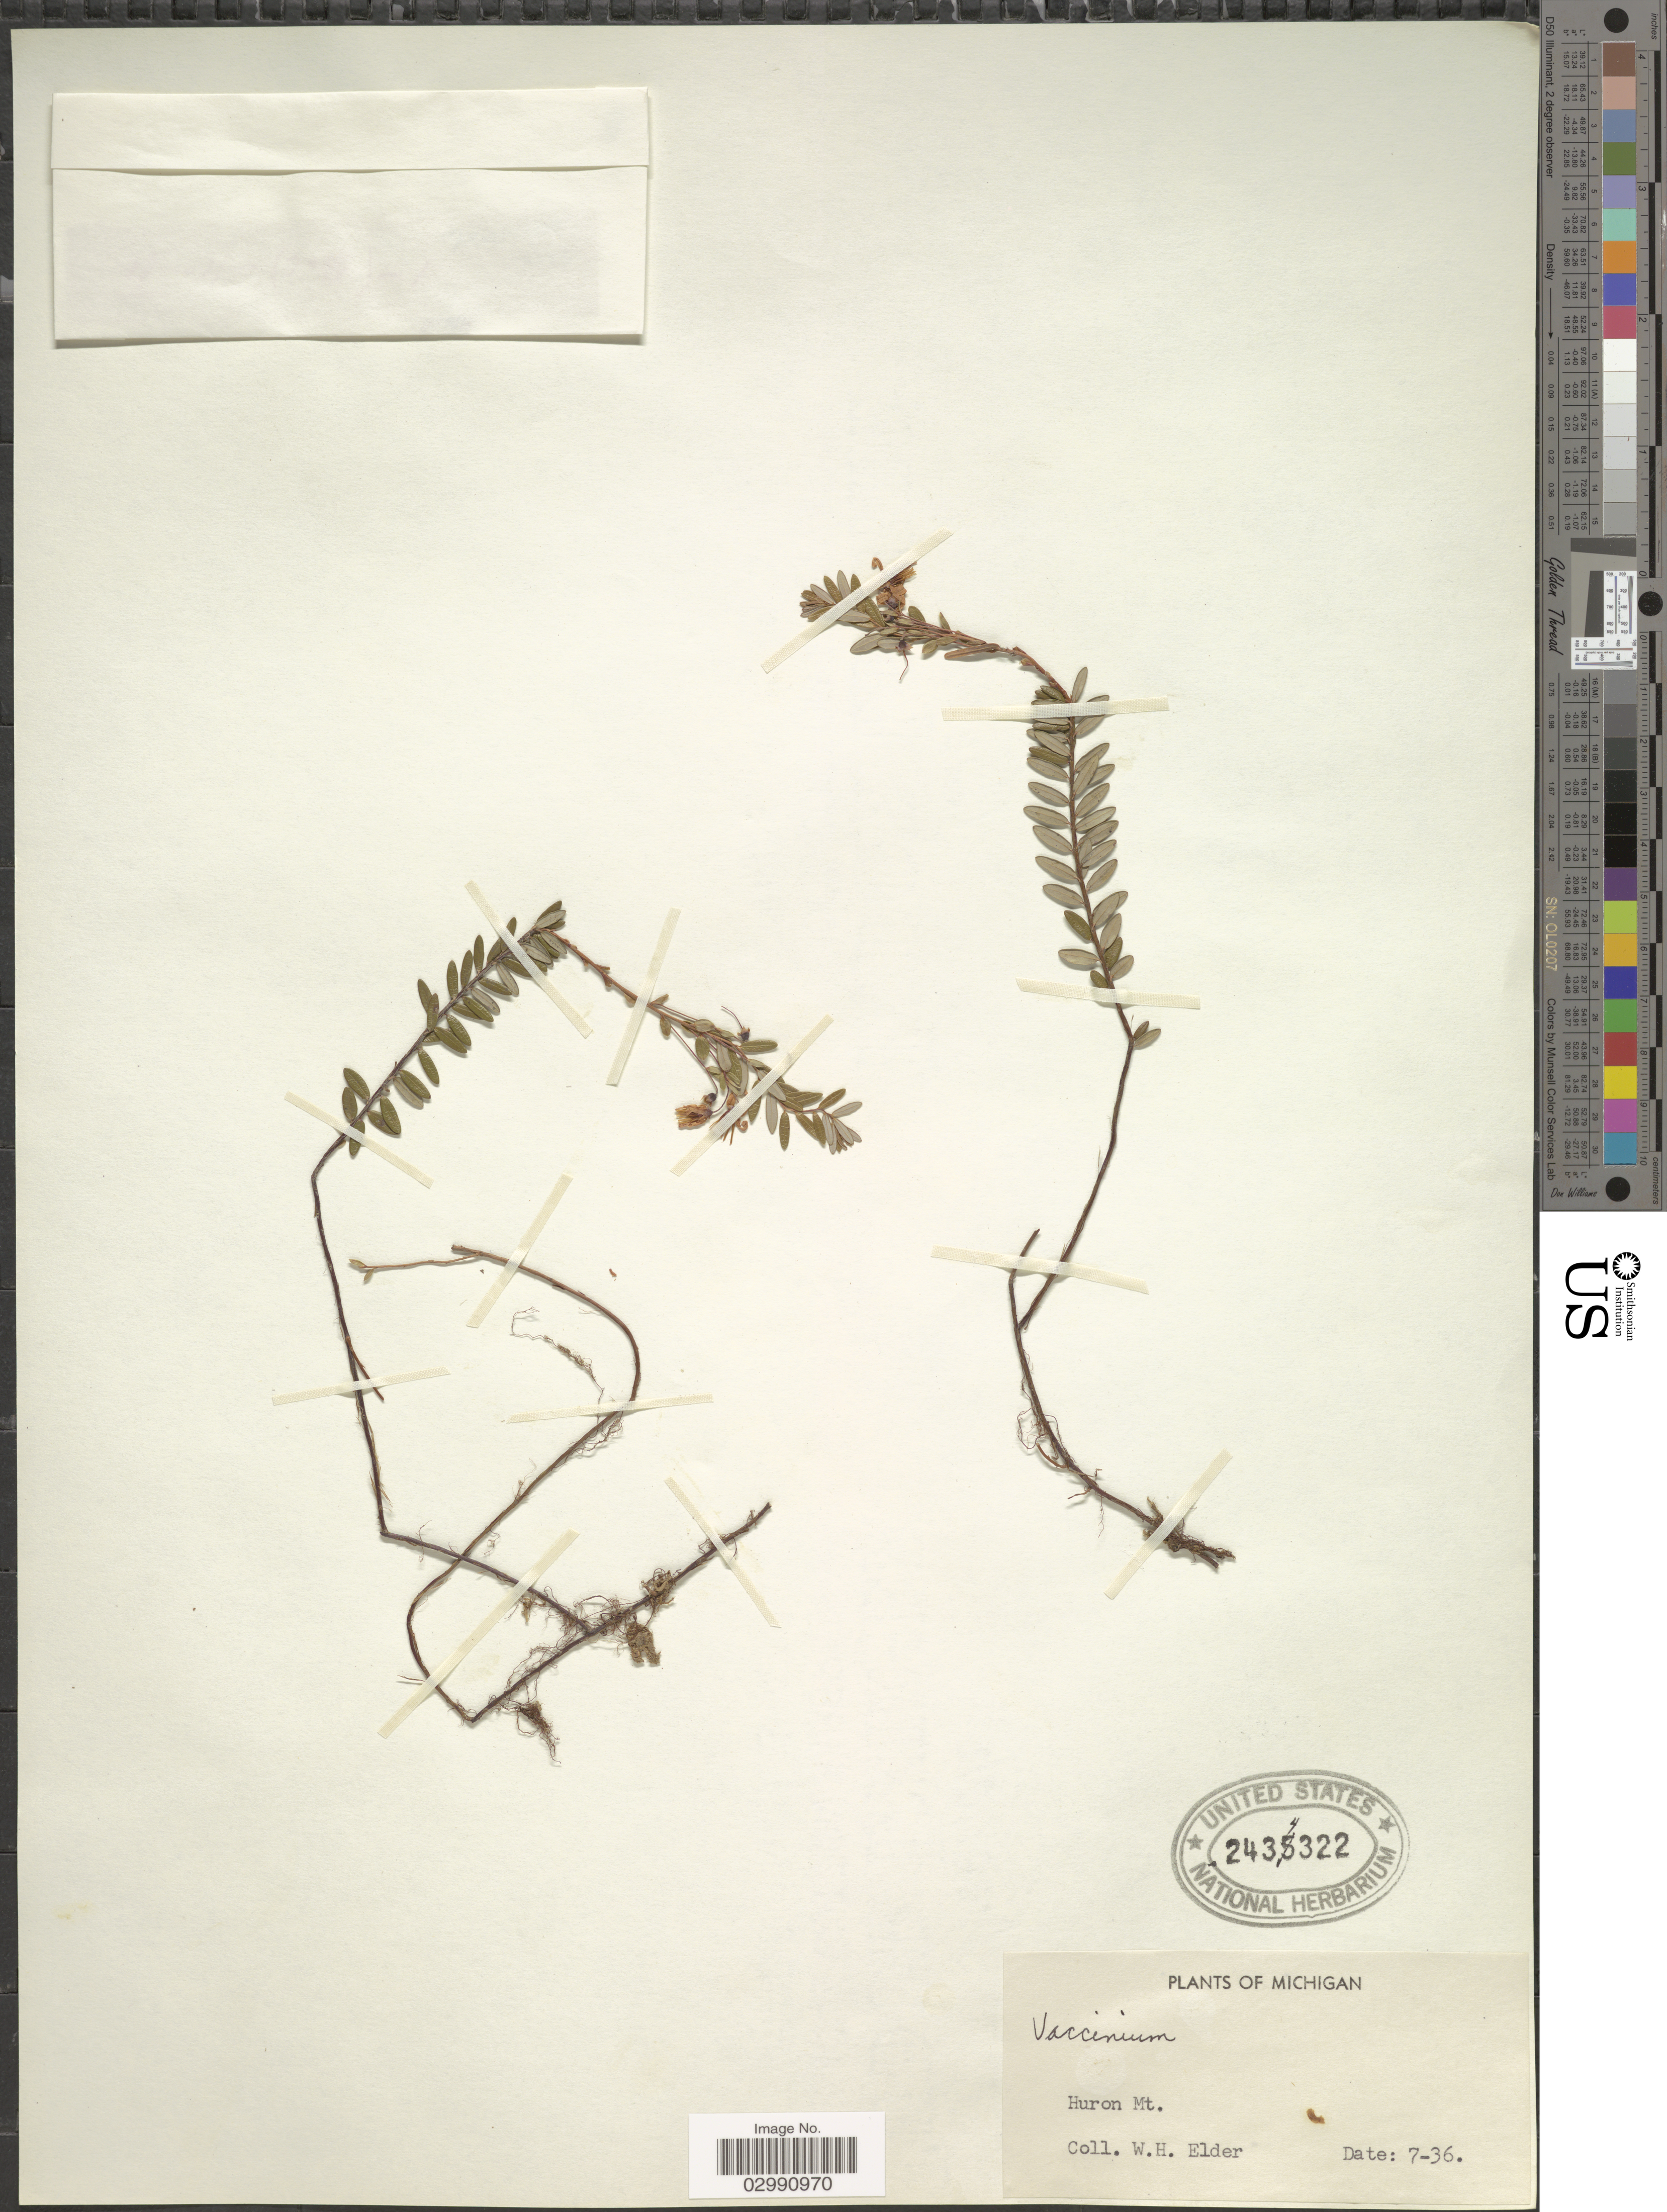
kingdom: Plantae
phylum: Tracheophyta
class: Magnoliopsida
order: Ericales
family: Ericaceae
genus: Vaccinium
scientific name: Vaccinium sp.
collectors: W. Elder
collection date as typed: Transcribed d/m/y: /7/36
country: United States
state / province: Michigan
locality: Huron Mt.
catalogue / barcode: US 2434322